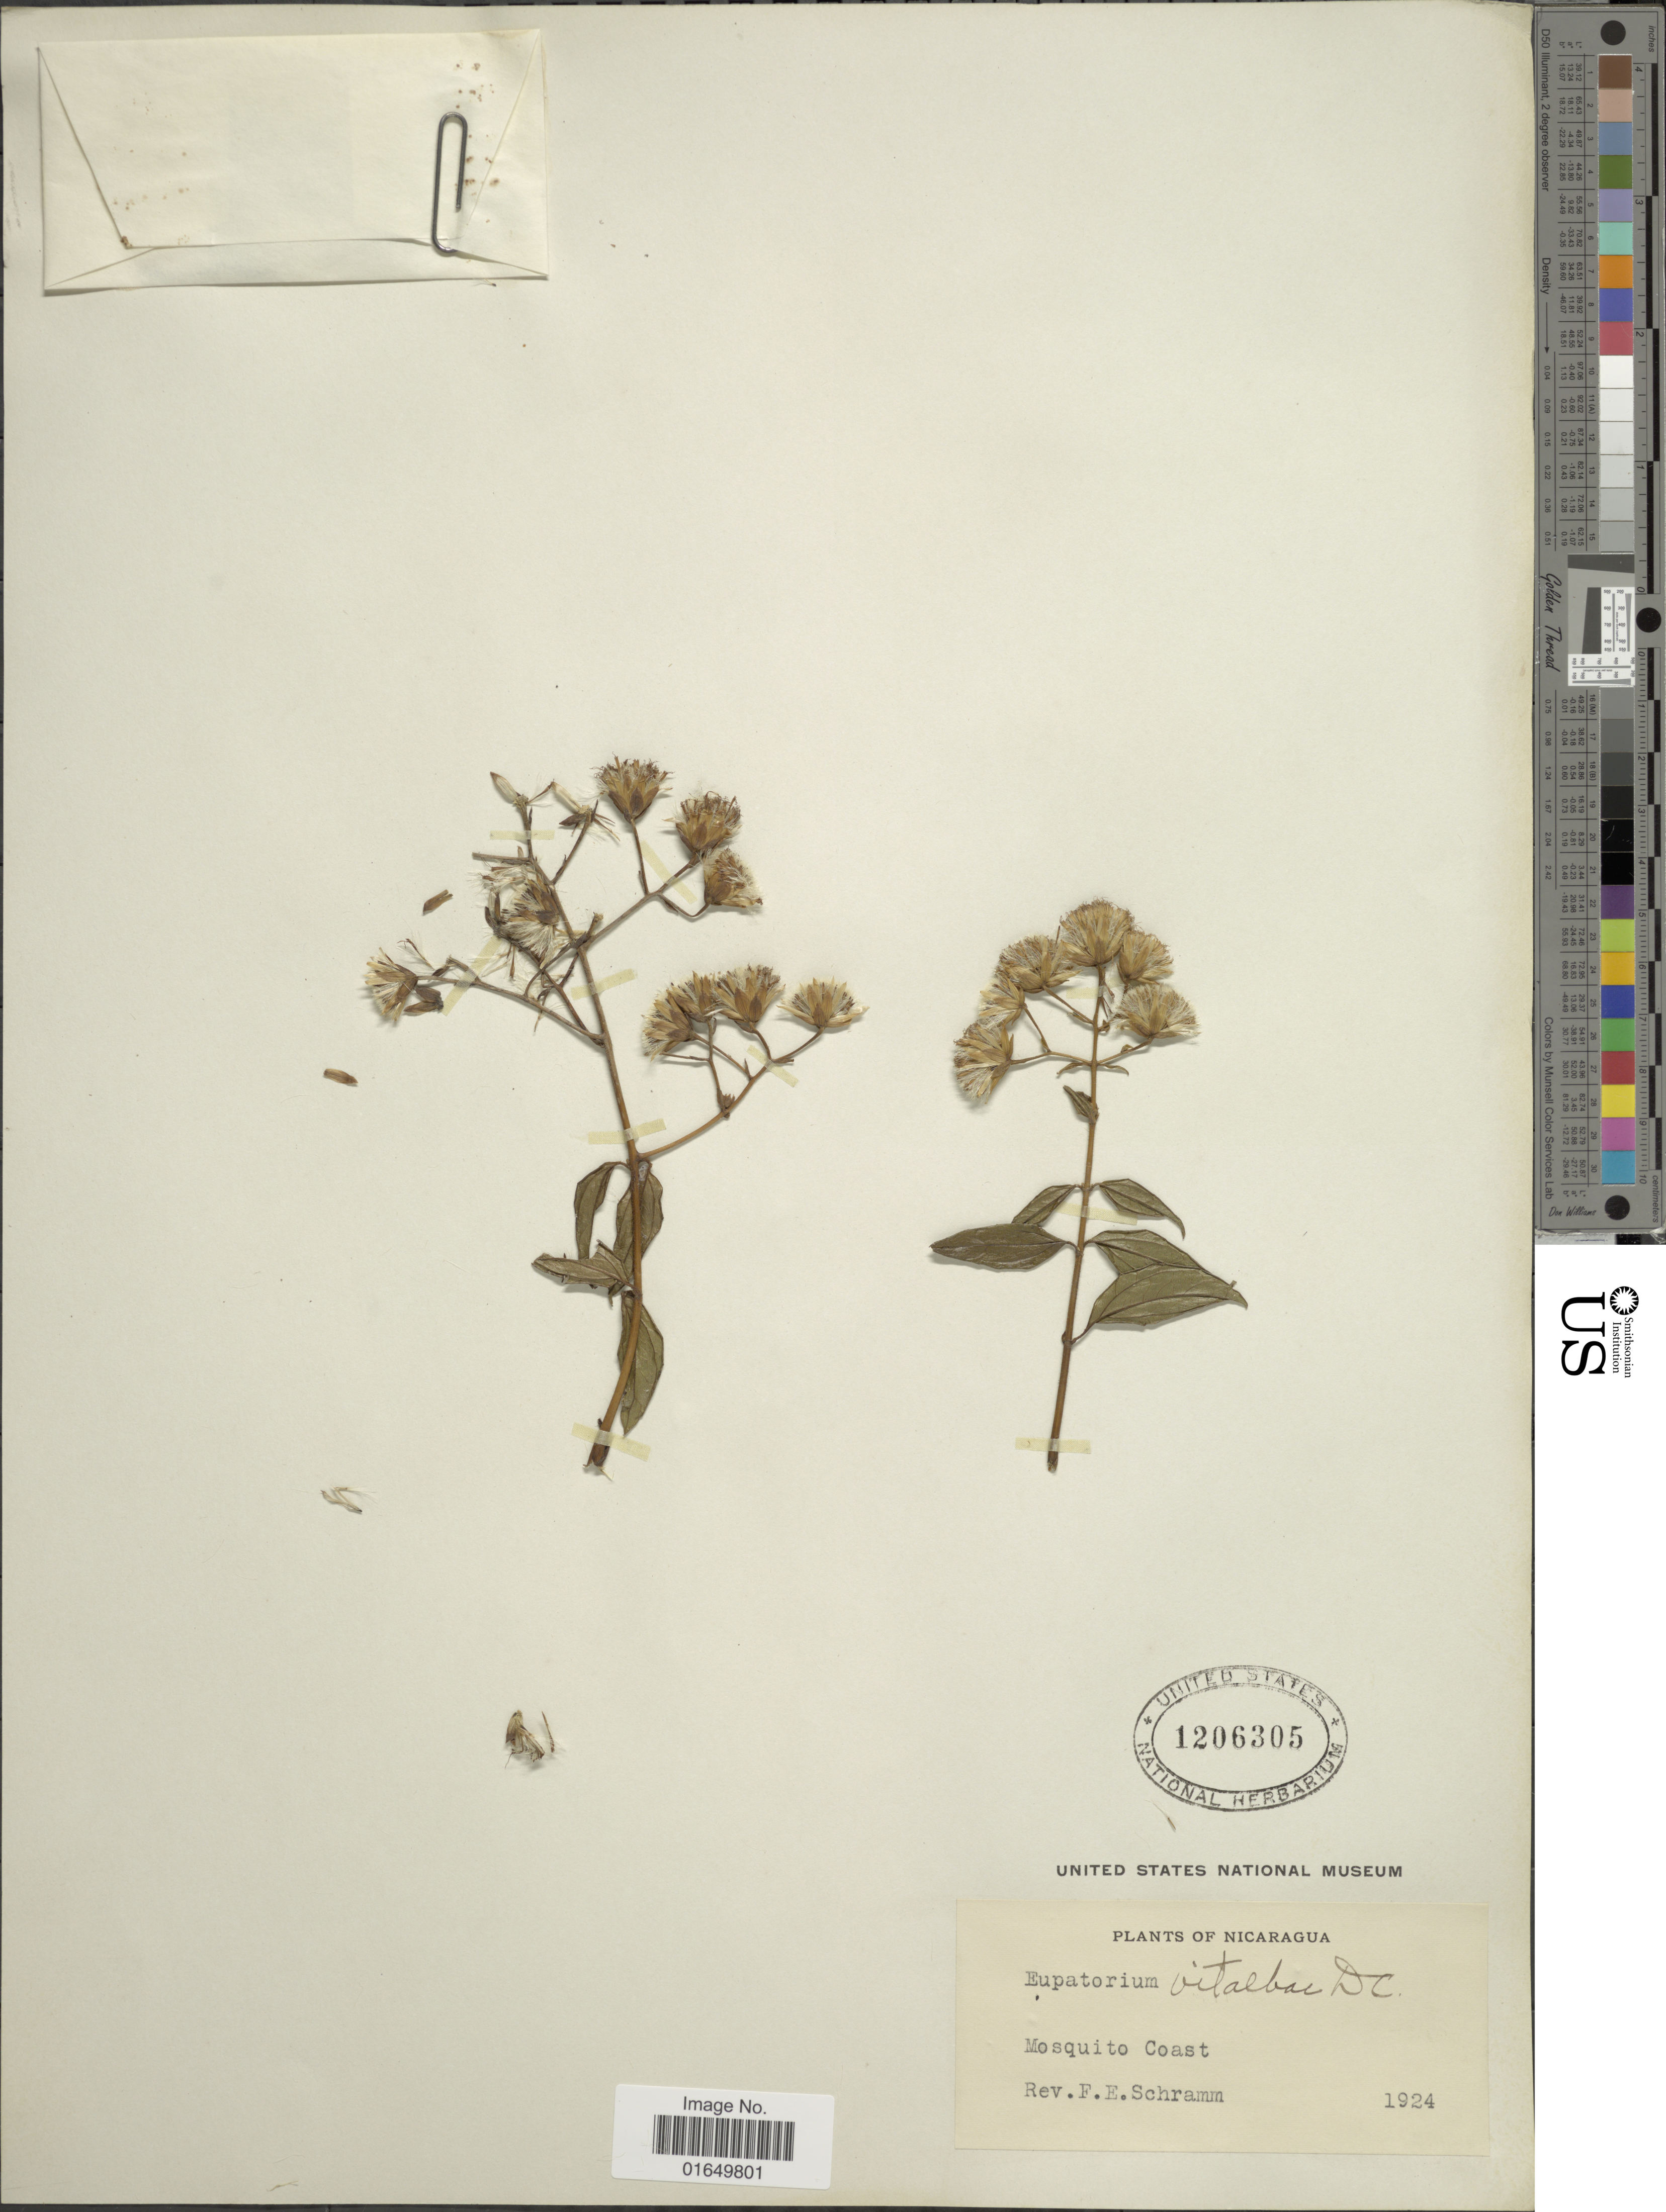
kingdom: Plantae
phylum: Tracheophyta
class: Magnoliopsida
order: Asterales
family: Asteraceae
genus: Heterocondylus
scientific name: Heterocondylus vitalbae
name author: (DC.) R.M. King & H. Rob.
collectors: F. E. Schramm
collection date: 1924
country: Nicaragua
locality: Mosquito Coast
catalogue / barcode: US 1206305